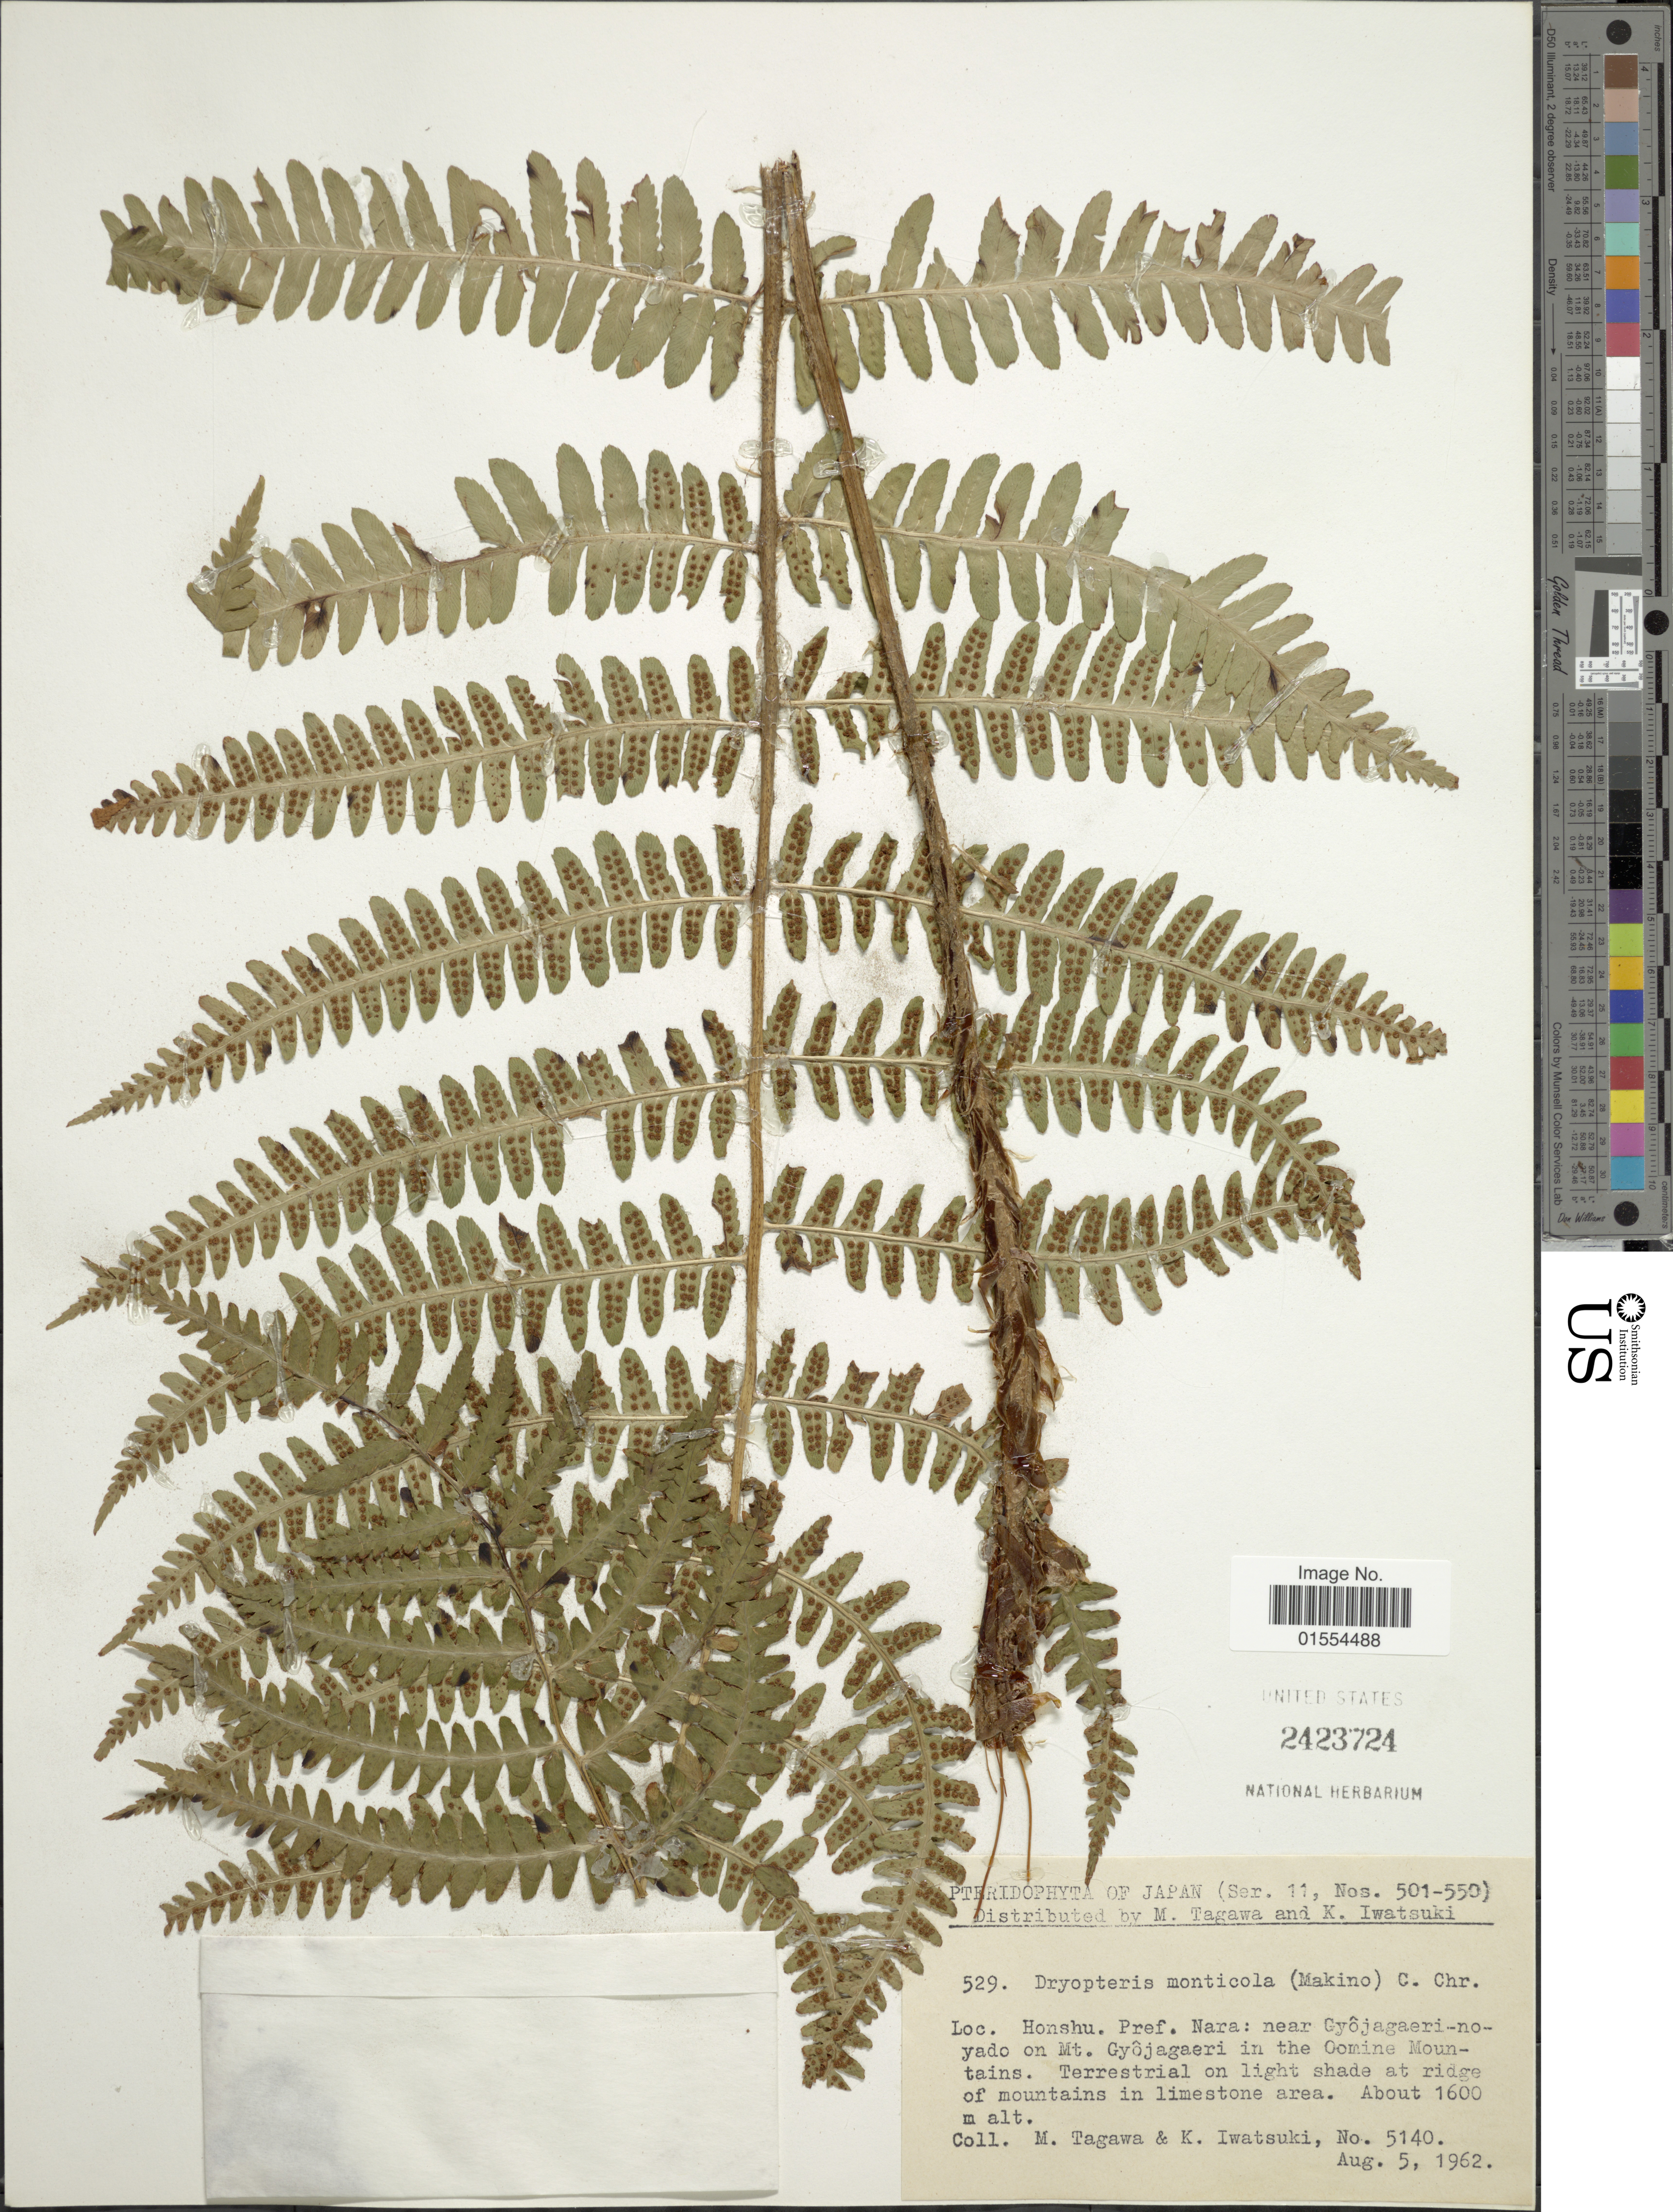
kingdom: Plantae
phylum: Tracheophyta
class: Polypodiopsida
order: Polypodiales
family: Dryopteridaceae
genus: Dryopteris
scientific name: Dryopteris monticola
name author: (Makino) C. Chr.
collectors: M. Tagawa & K. Iwatsuki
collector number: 5140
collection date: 1962-08-05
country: Japan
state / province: Nara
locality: Honshu. Pref. Nara: near Gyojagaeri-no-yado on Mt. Gyojagaeri in the Oomine Mountains.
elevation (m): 1600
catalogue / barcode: US 2423724